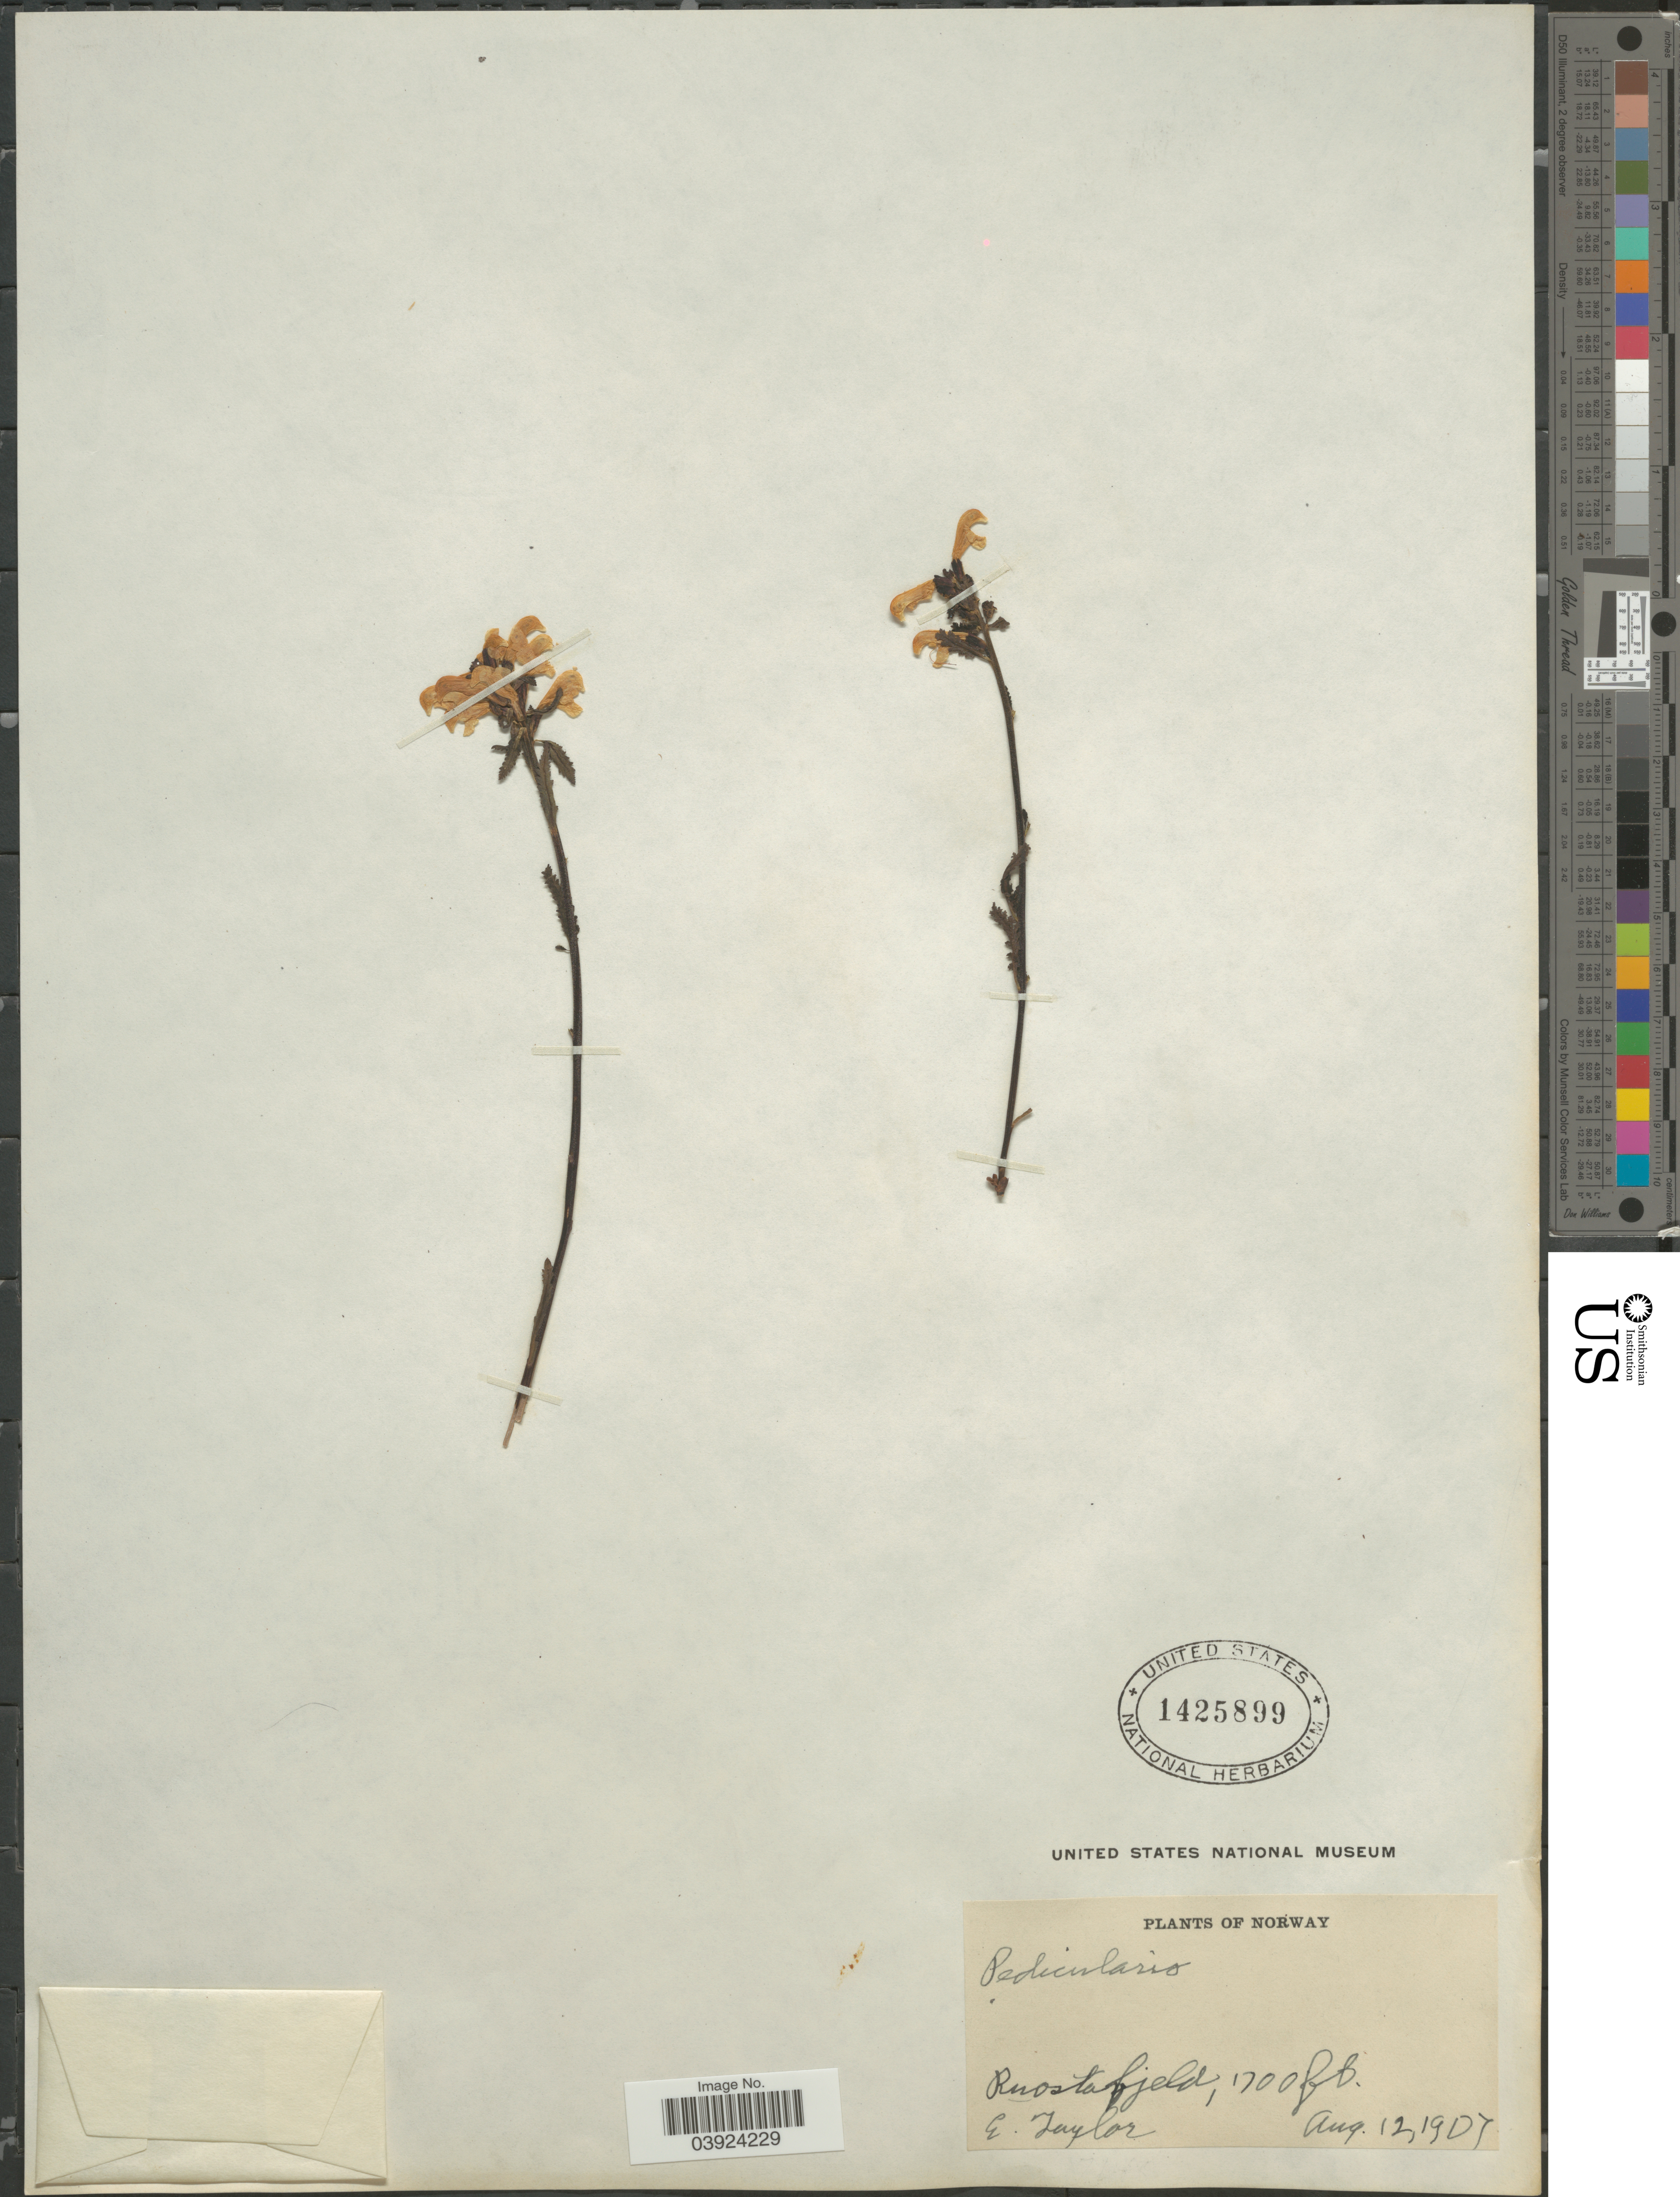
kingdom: Plantae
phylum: Tracheophyta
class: Magnoliopsida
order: Lamiales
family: Orobanchaceae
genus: Pedicularis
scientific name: Pedicularis sp.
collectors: E. Taylor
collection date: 1907-08-12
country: Norway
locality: Ruostafjeld.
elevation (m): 518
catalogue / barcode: US 1425899